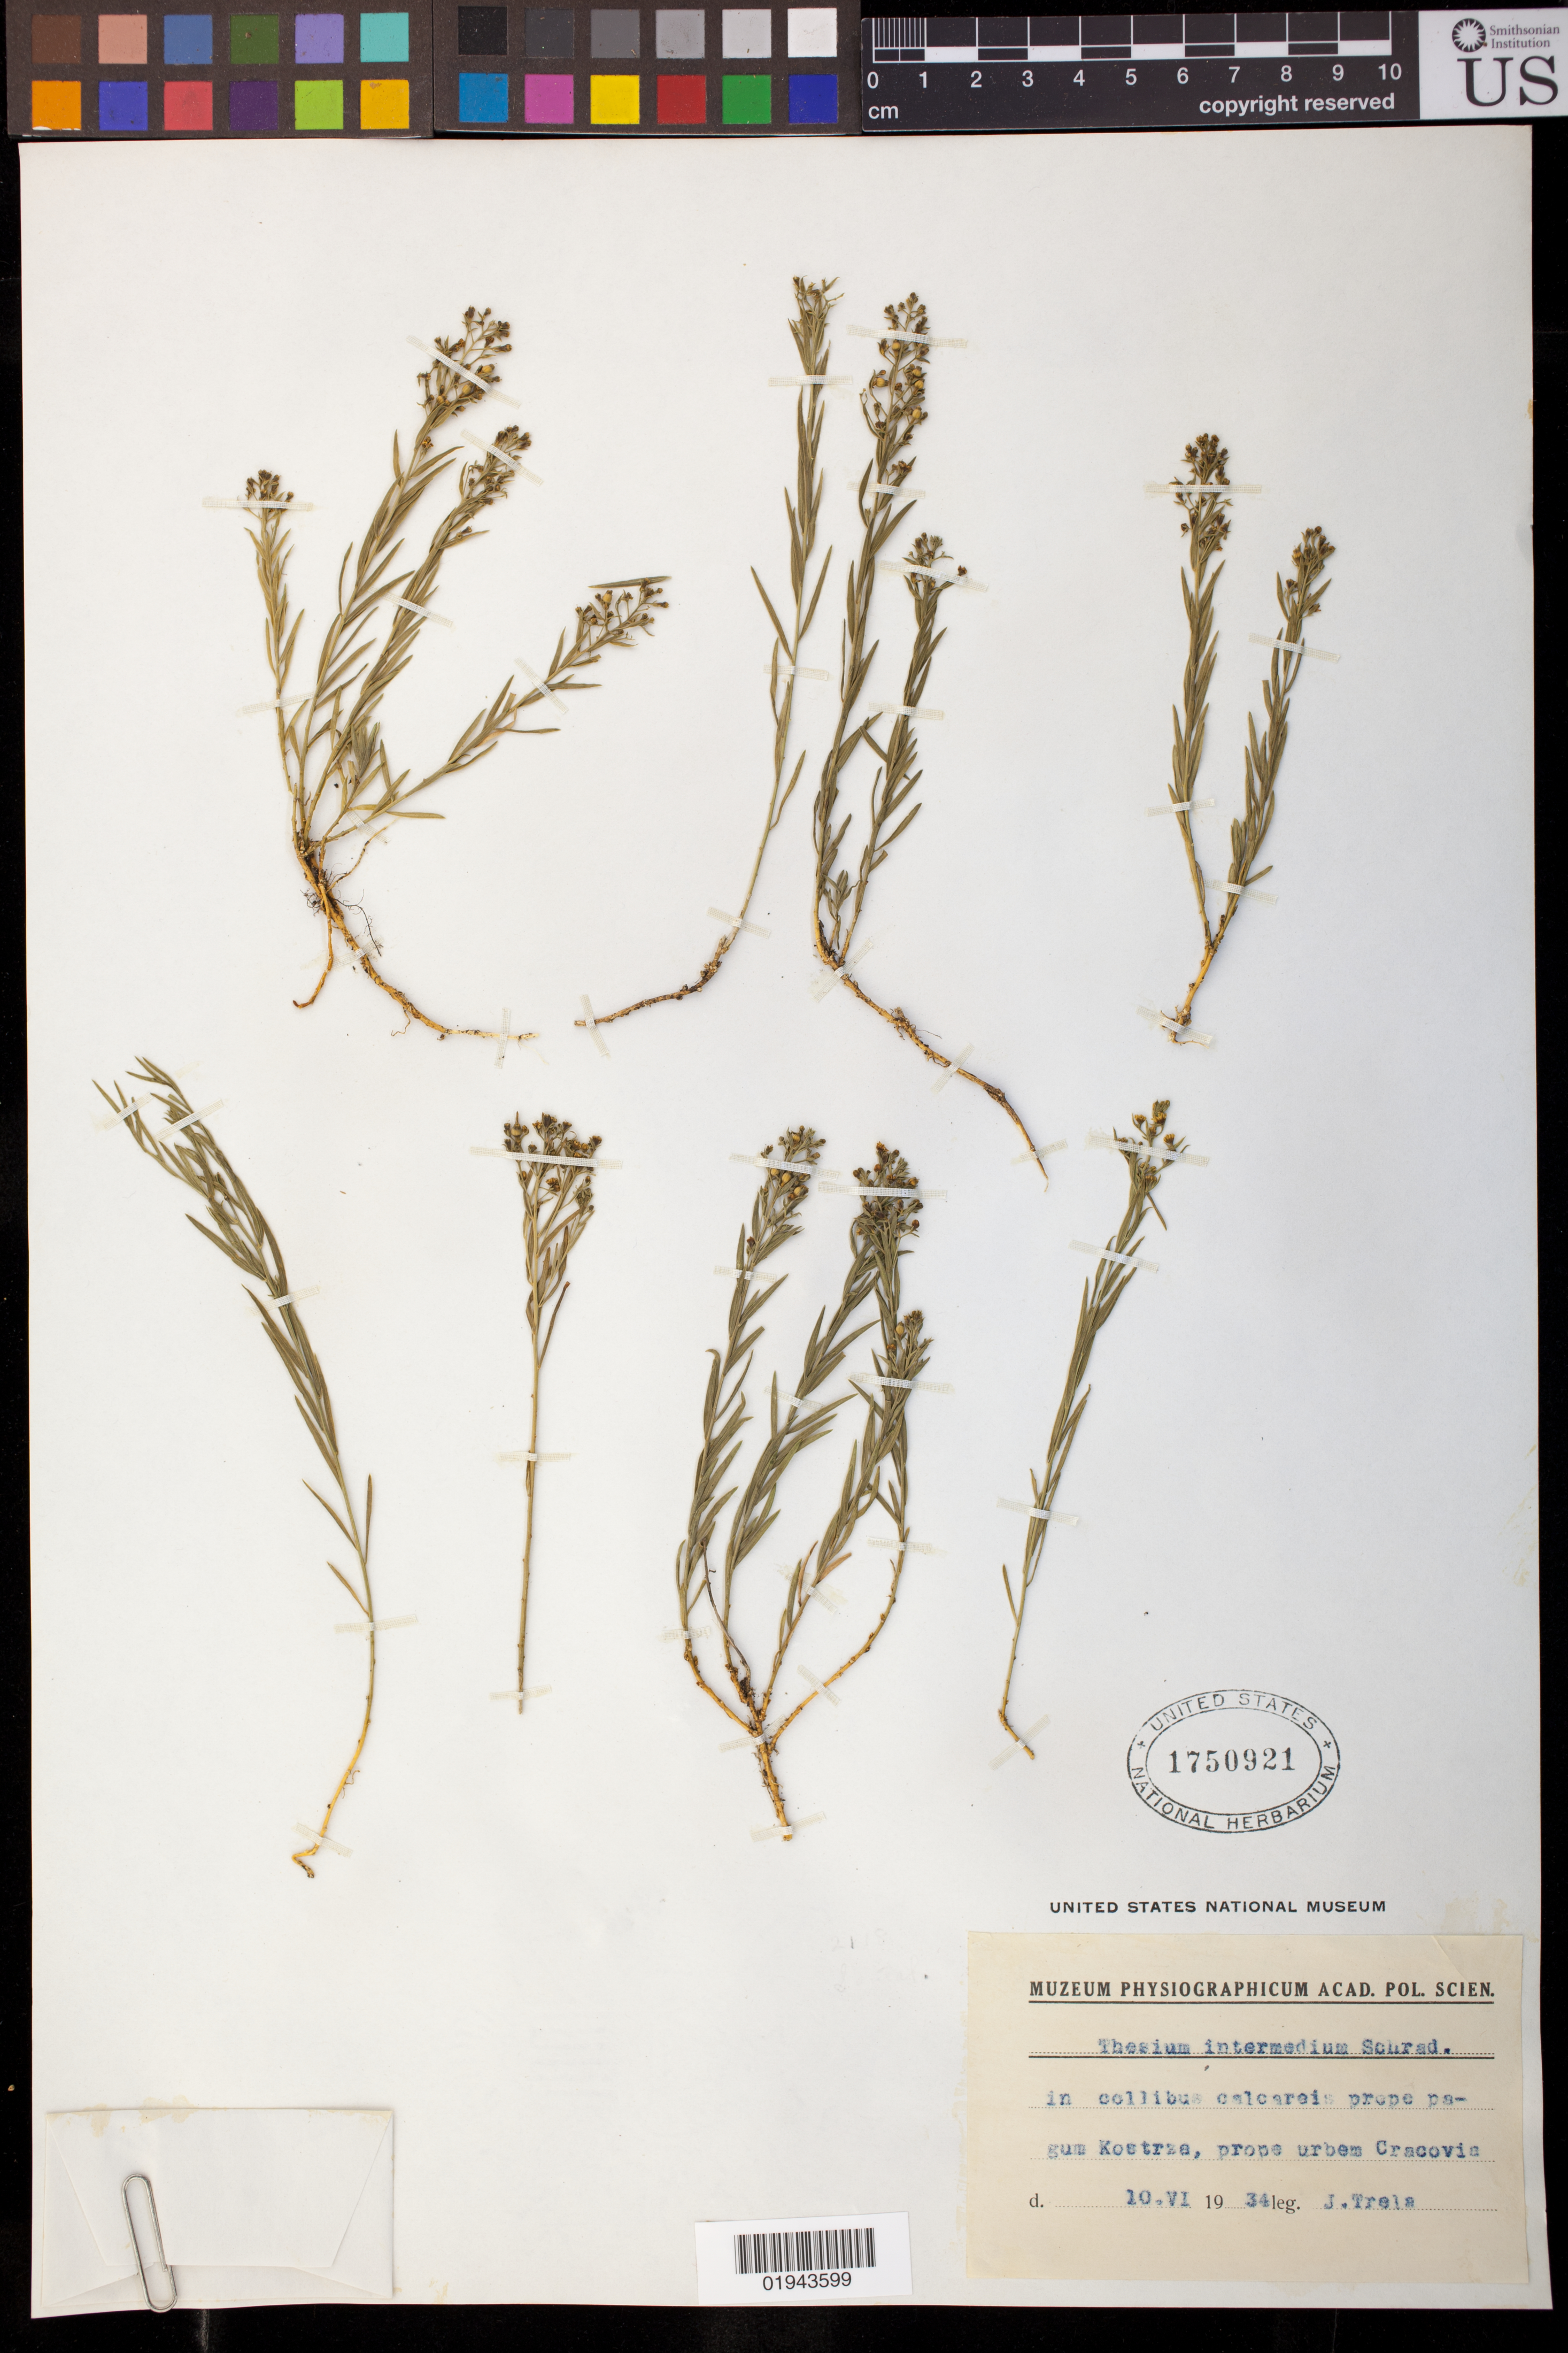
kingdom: Plantae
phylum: Tracheophyta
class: Magnoliopsida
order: Santalales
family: Thesiaceae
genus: Thesium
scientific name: Thesium intermedium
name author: Schrad.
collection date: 1934-06-10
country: Poland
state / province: Malopolskie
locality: Kostrza, prope urbem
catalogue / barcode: US 1750921